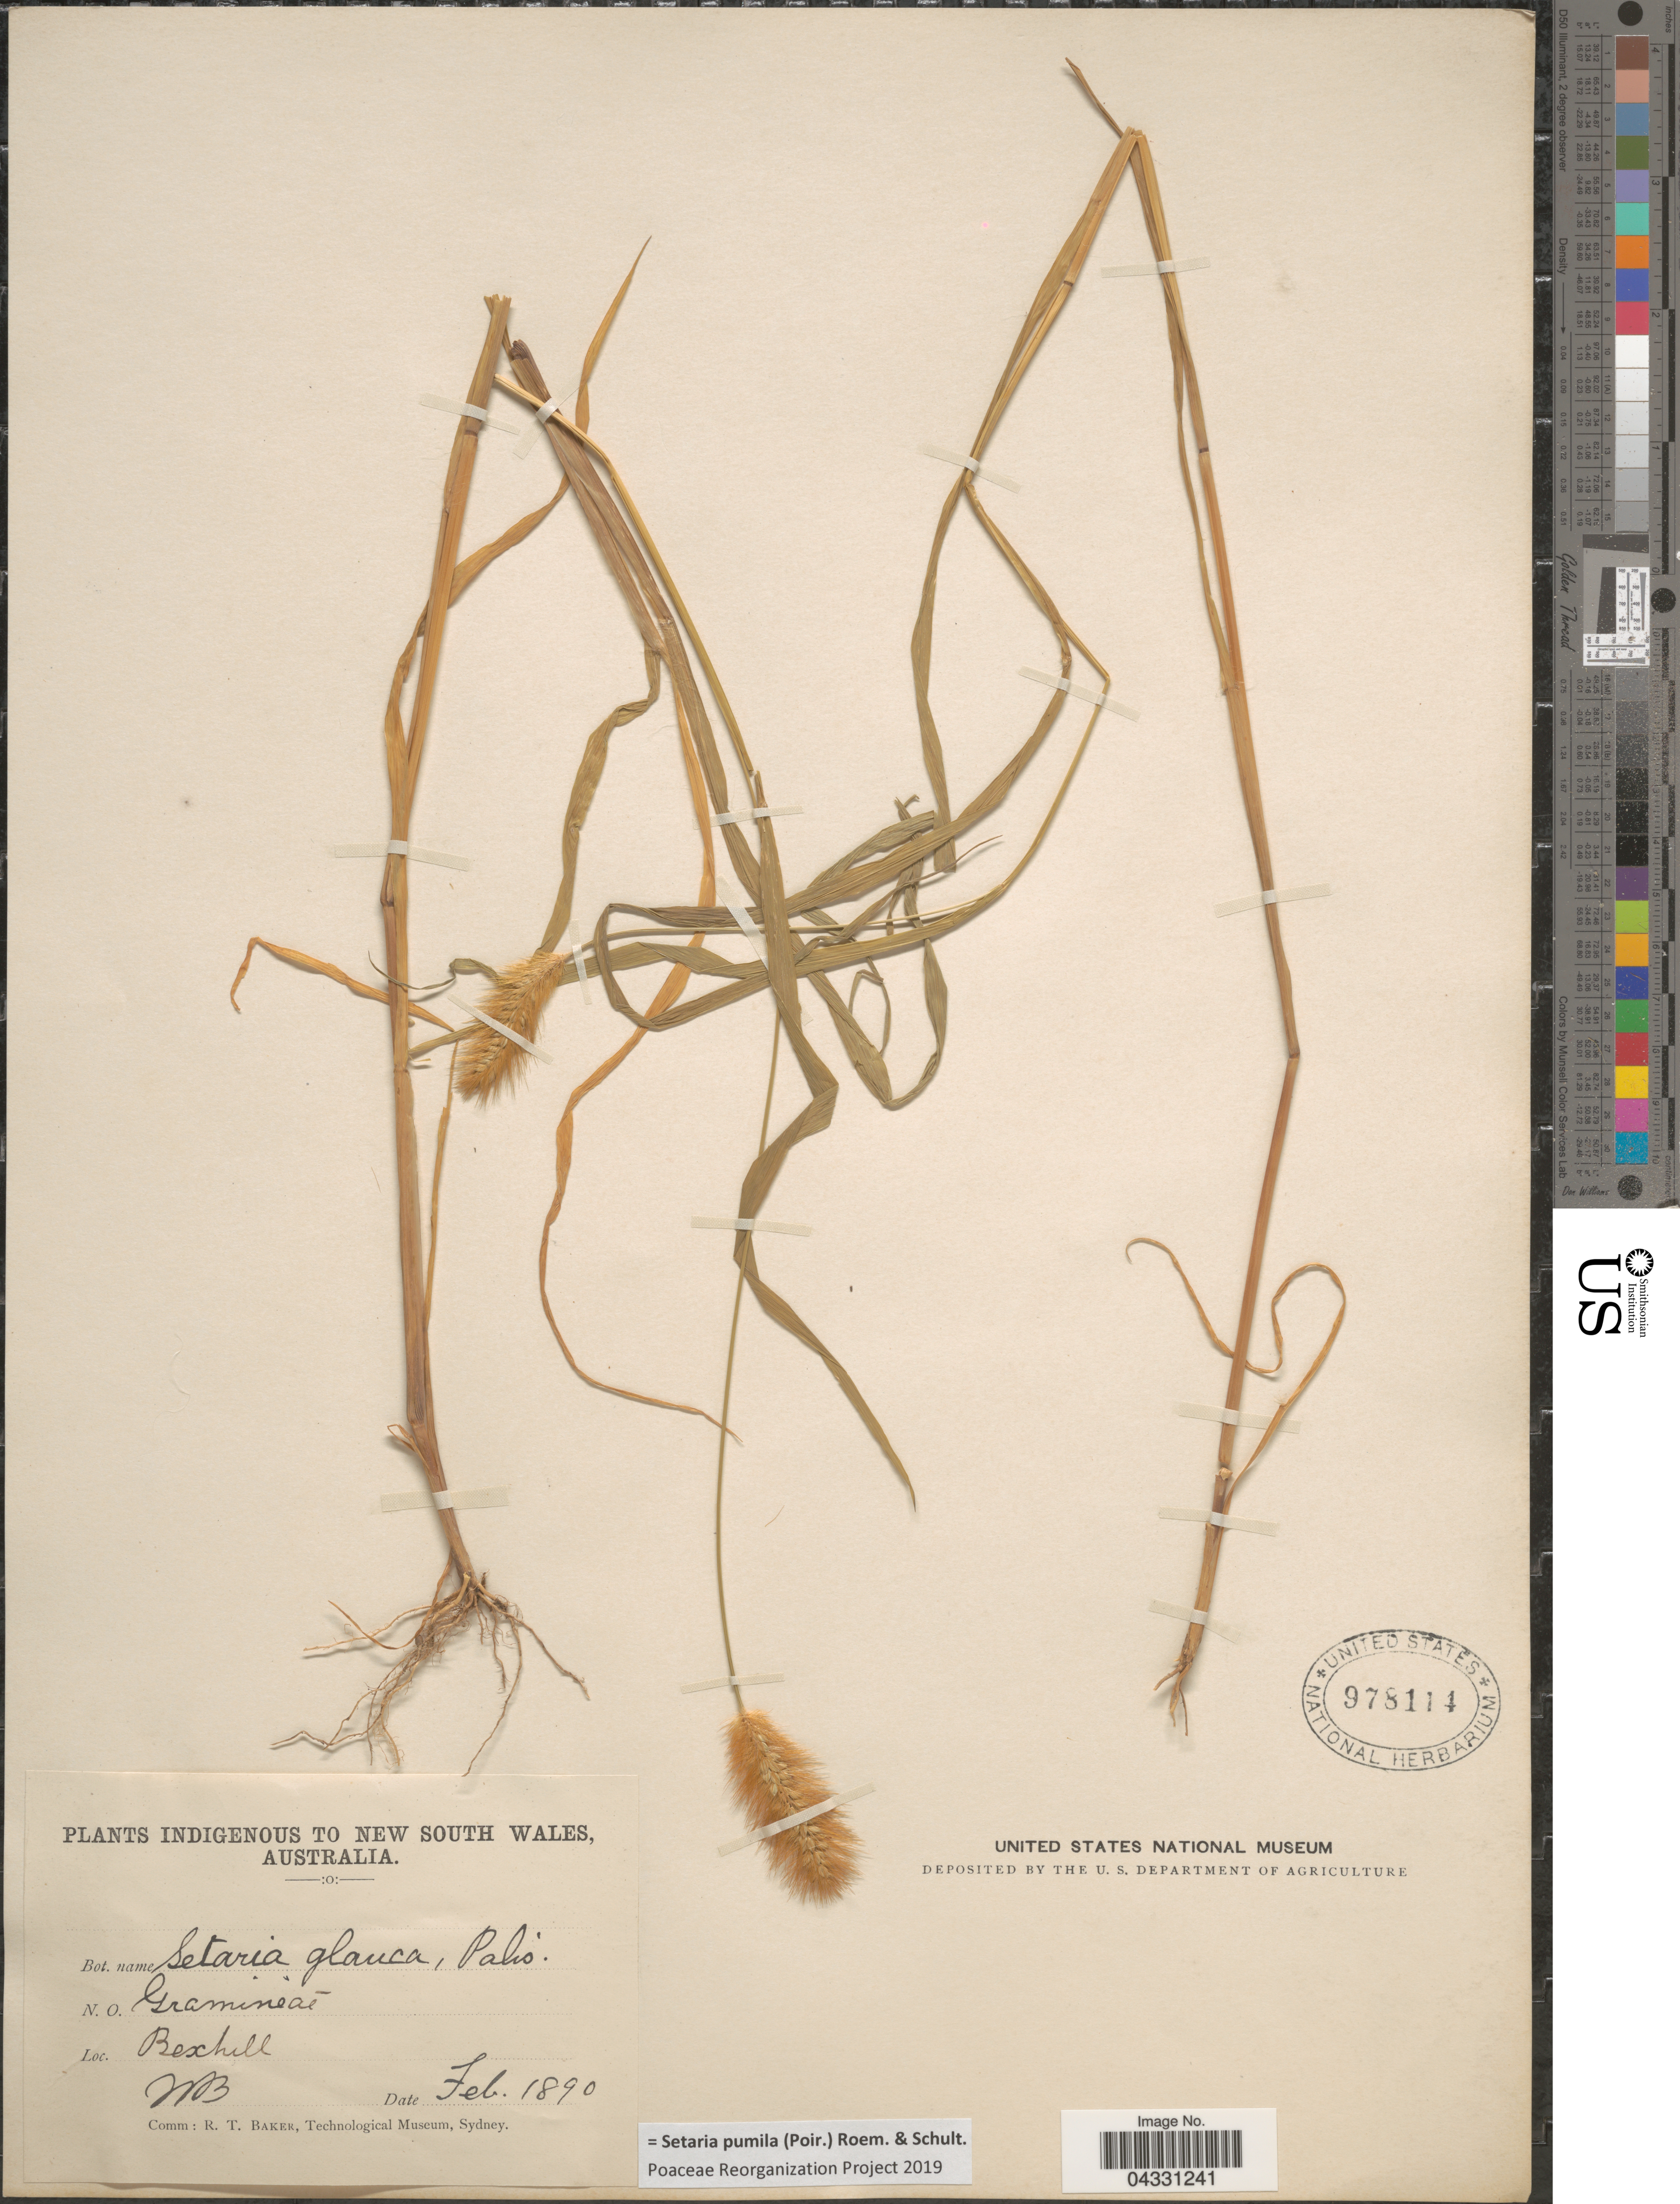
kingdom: Plantae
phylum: Tracheophyta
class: Liliopsida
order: Poales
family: Poaceae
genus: Setaria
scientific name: Setaria pumila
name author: (Poir.) Roem. & Schult.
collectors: R. T. Baker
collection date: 1890-02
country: Australia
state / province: New South Wales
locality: Bexhill.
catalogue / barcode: US 978114